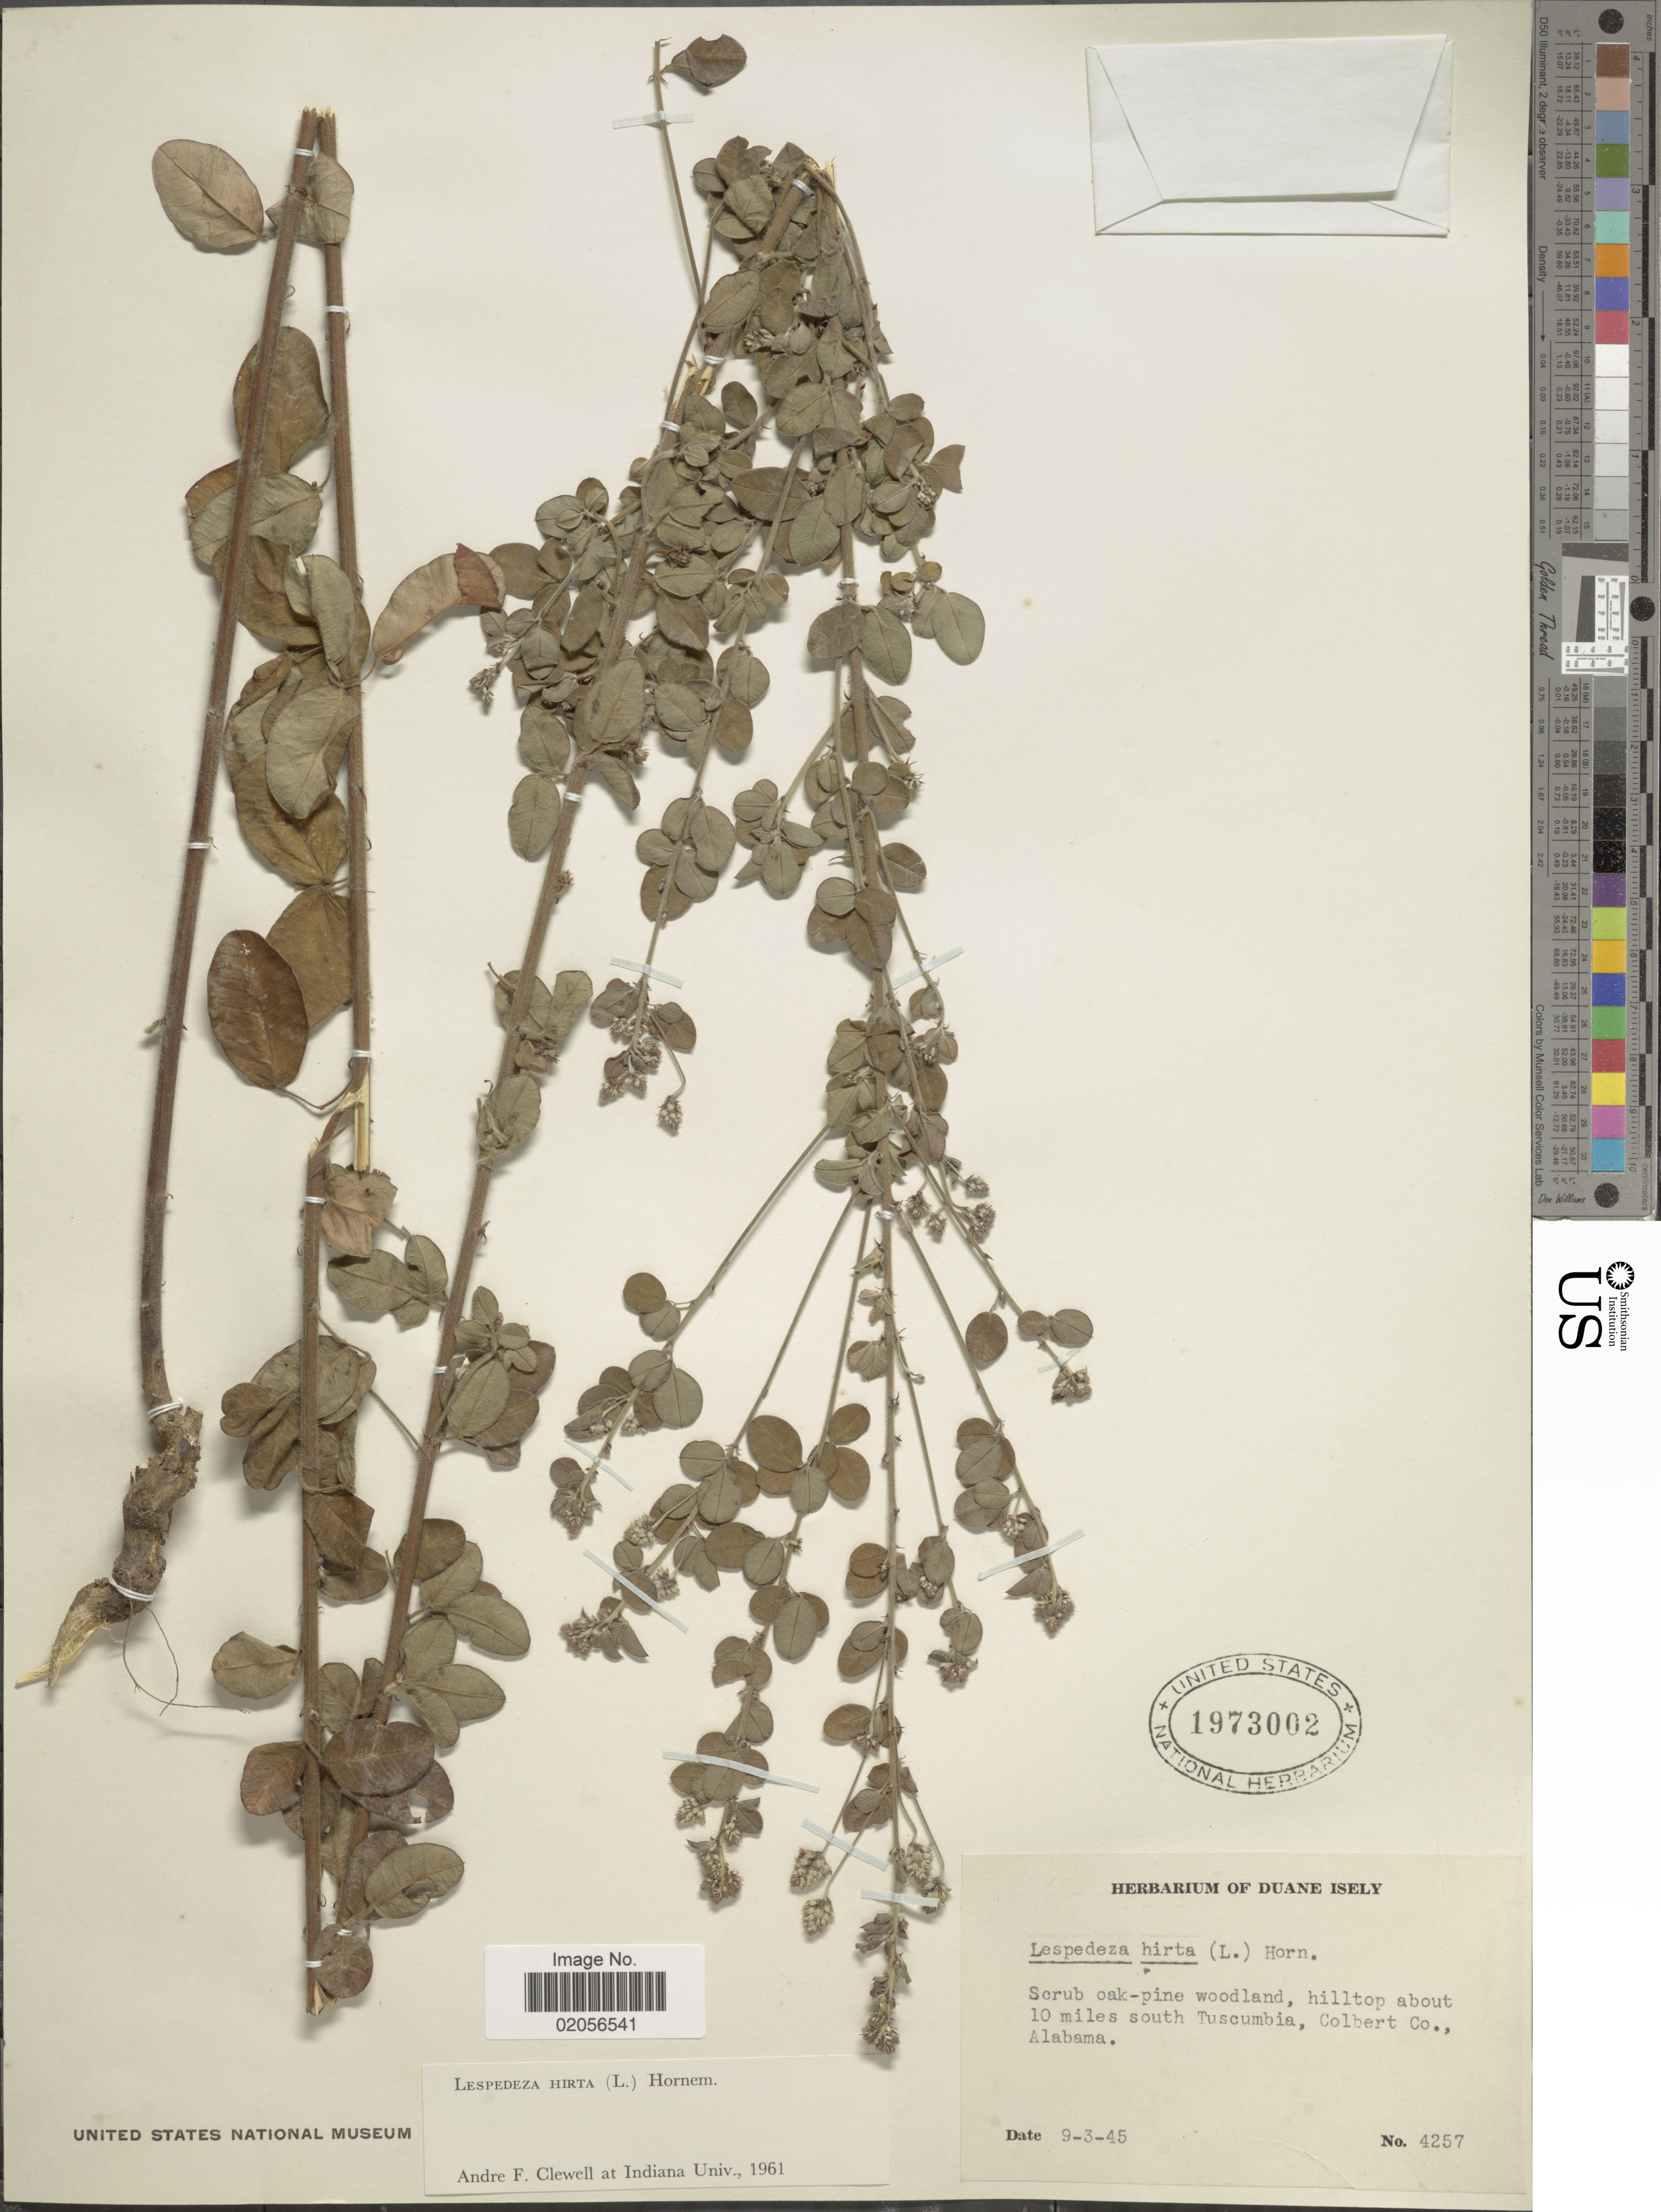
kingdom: Plantae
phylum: Tracheophyta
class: Magnoliopsida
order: Fabales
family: Fabaceae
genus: Lespedeza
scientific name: Lespedeza hirta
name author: (L.) Hornem.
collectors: ex. herb. Duane Isely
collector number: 4257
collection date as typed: Transcribed d/m/y: 3/9/45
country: United States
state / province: Alabama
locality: Scrub oak-pine woodland, hilltop about 10 miles south of Tuscumbia, Colbert Co.,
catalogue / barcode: US 1973002